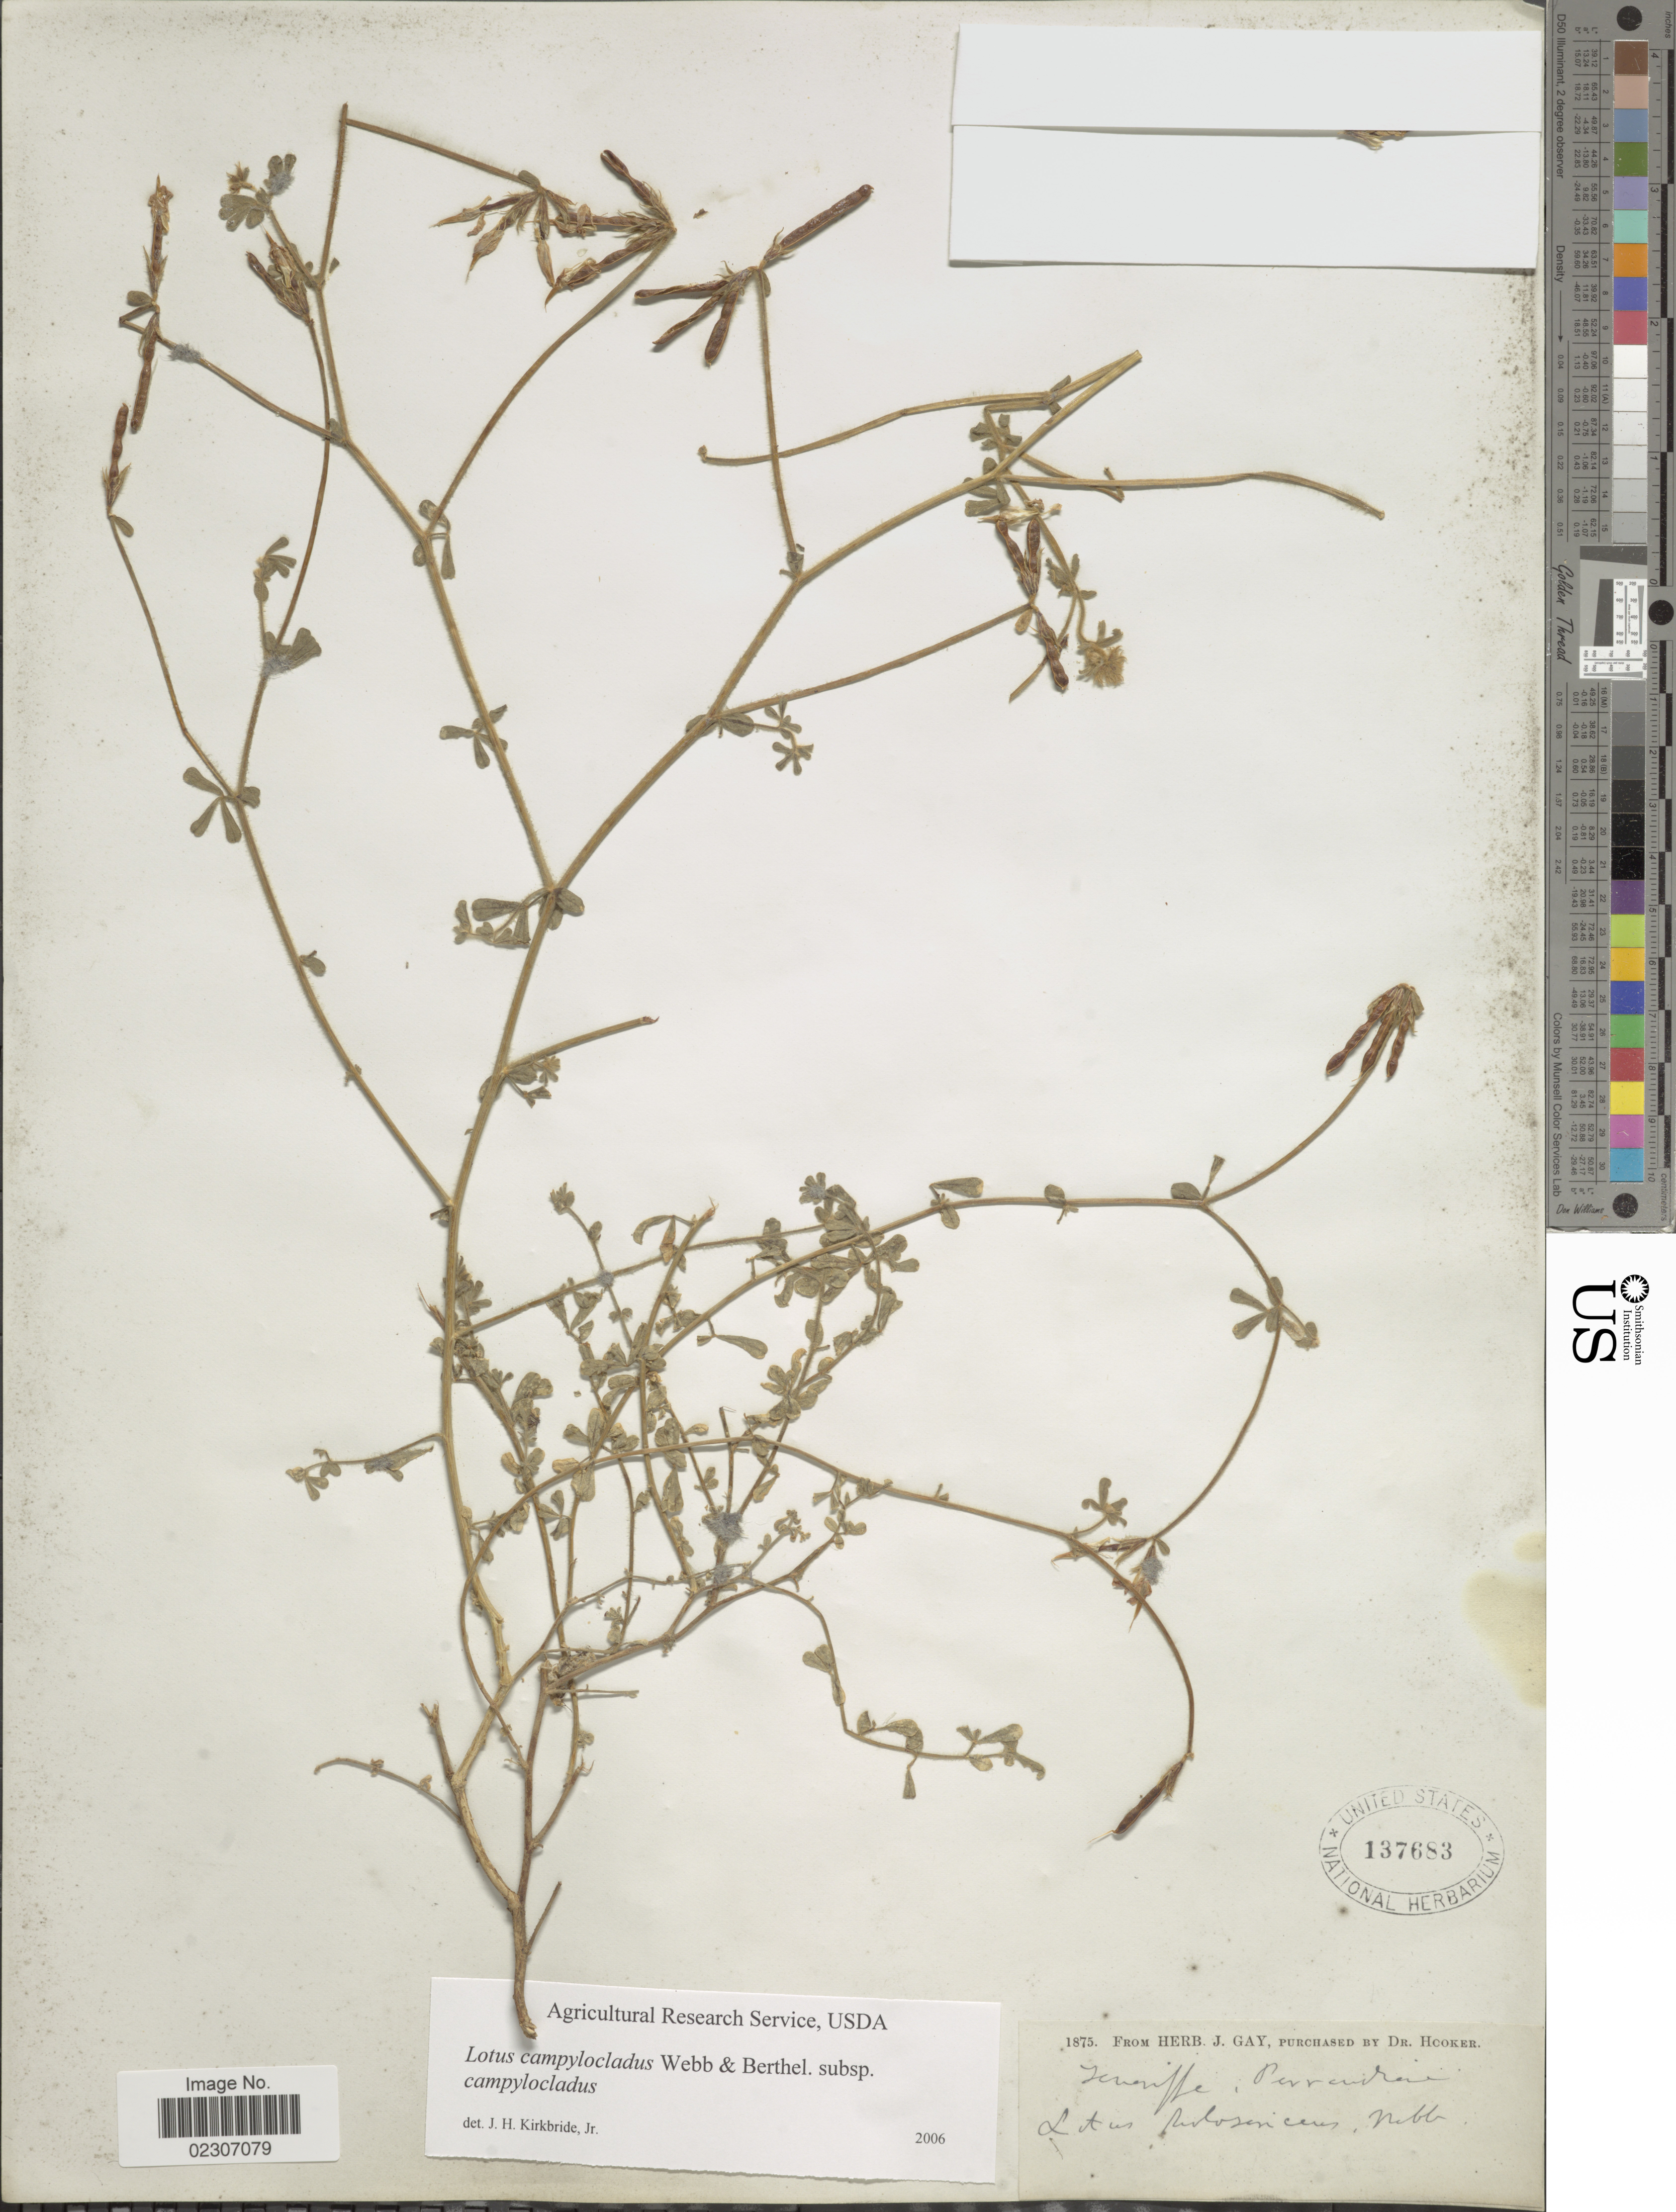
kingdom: Plantae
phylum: Tracheophyta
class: Magnoliopsida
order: Fabales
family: Fabaceae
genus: Lotus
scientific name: Lotus campylocladus subsp. campylocladus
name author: Webb & Berthel.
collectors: ex herb. J. Gay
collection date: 1875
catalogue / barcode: US 137683